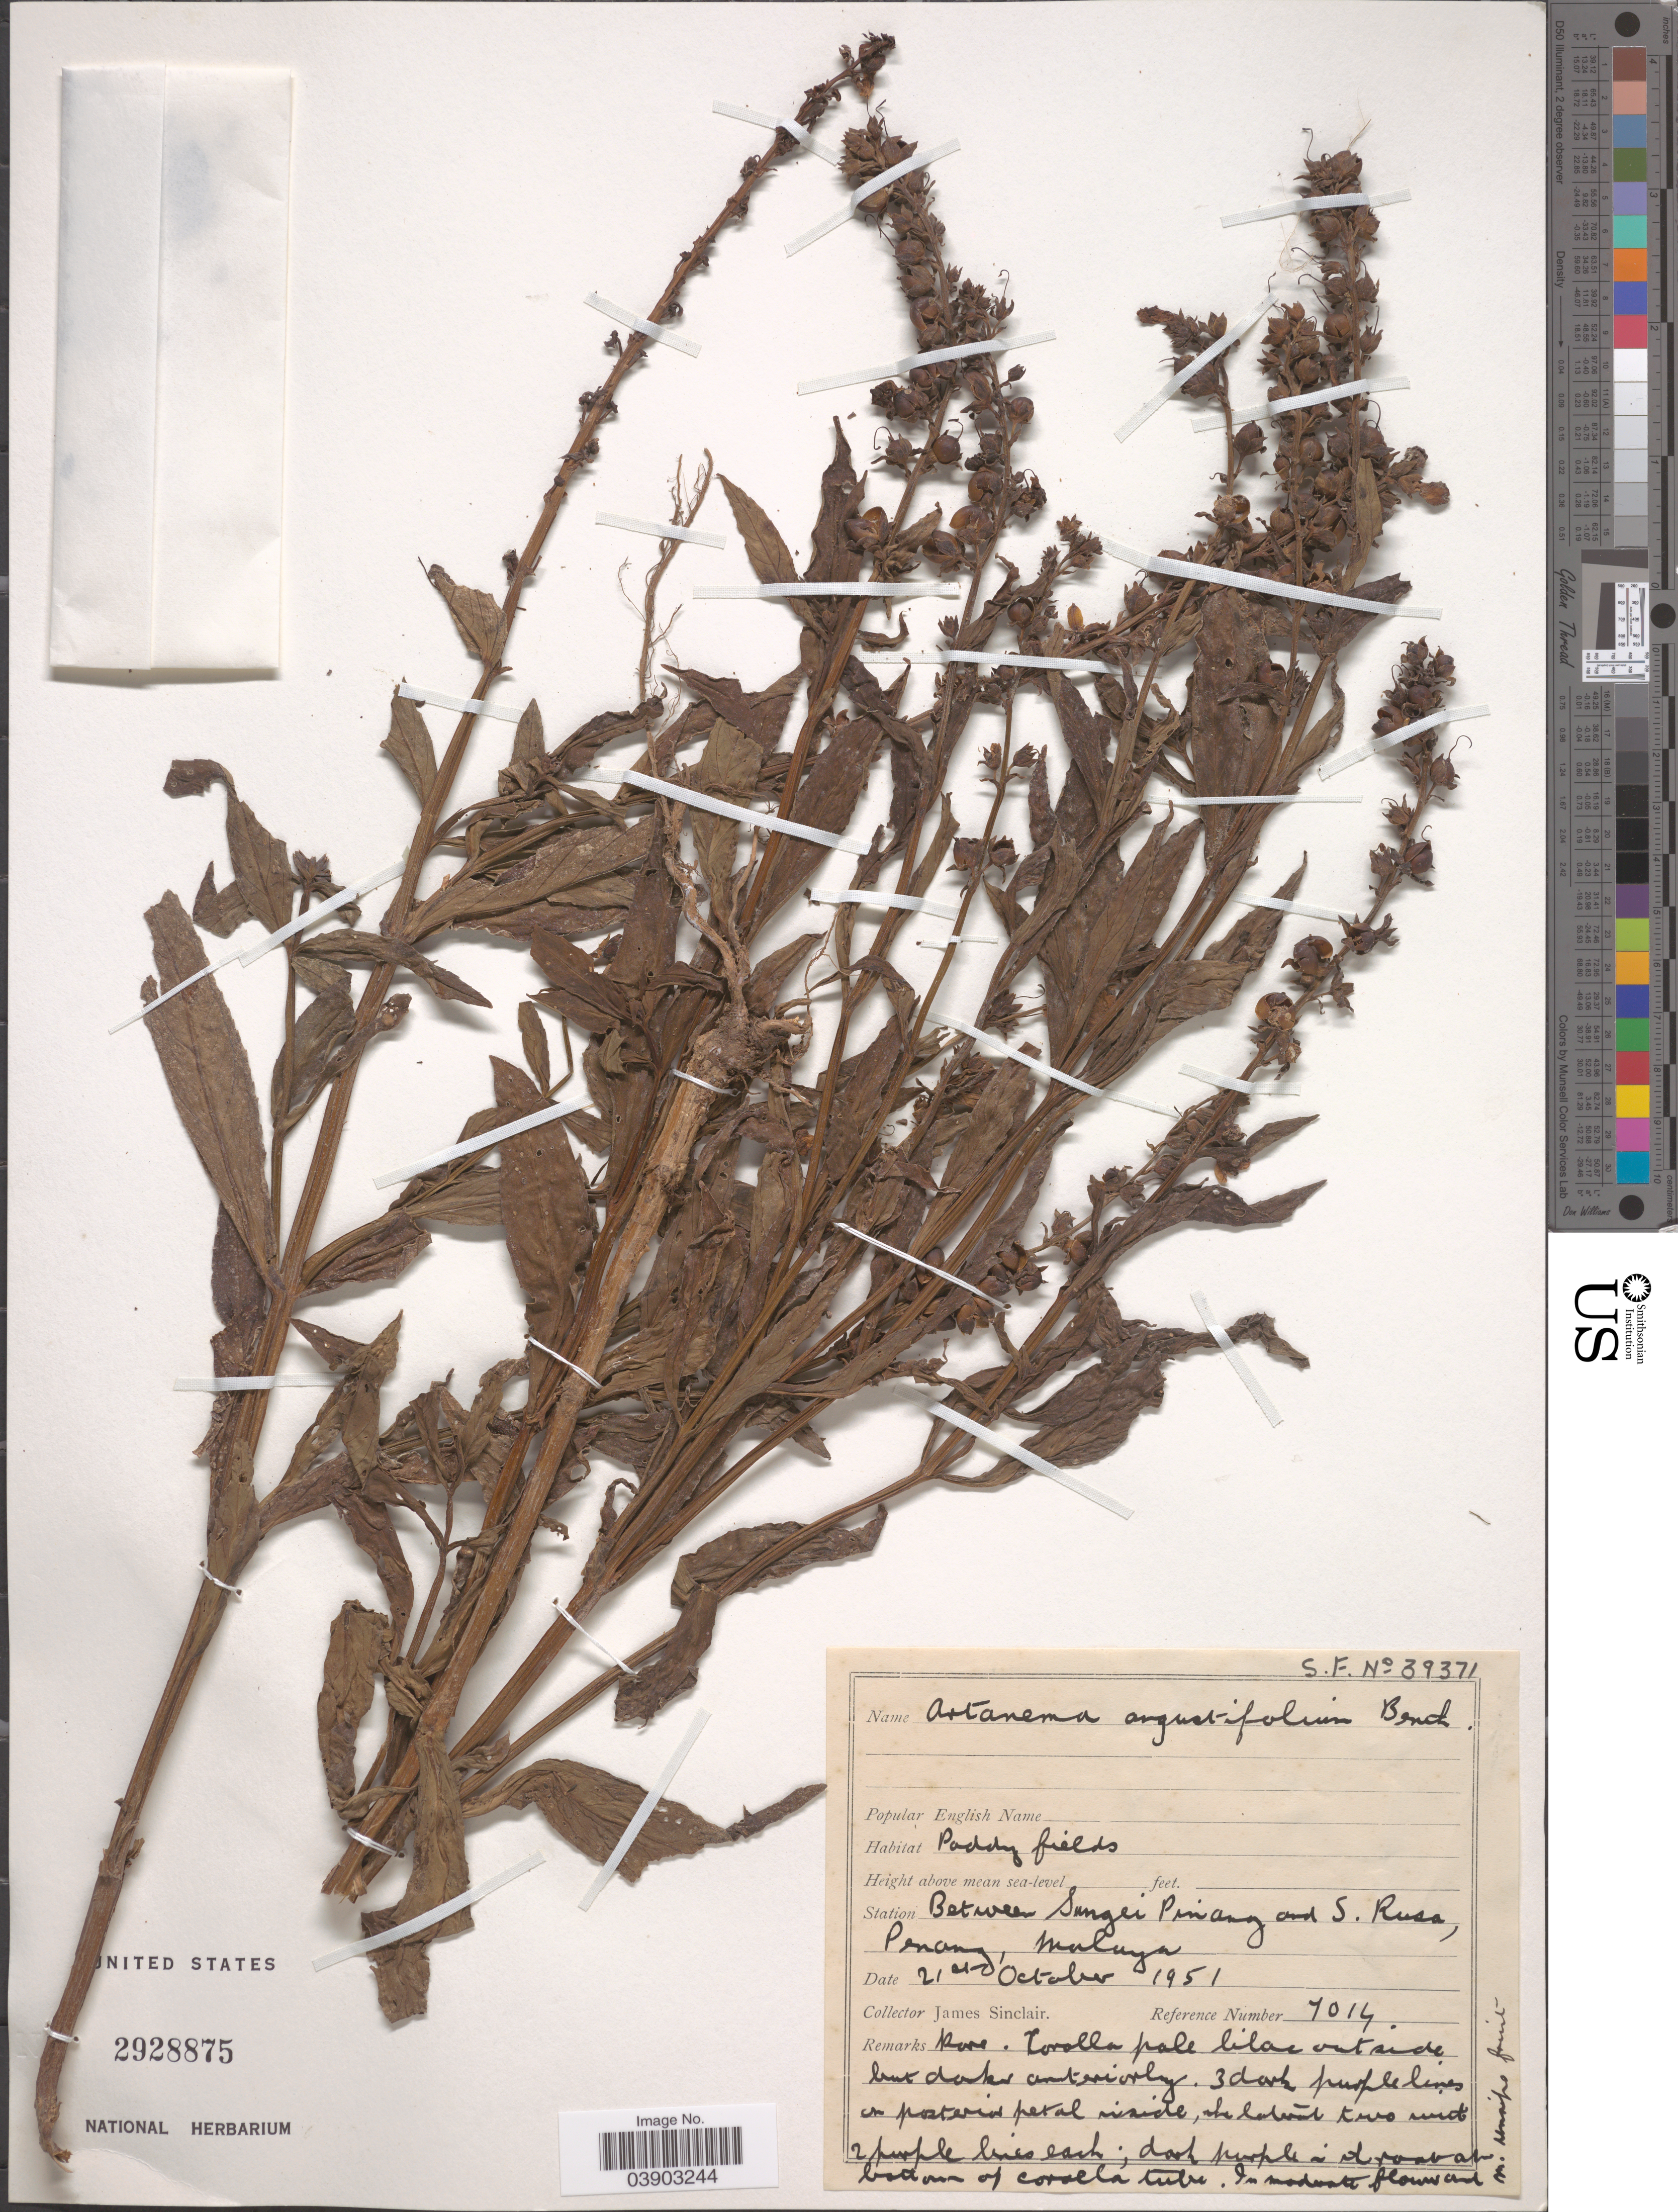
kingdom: Plantae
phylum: Tracheophyta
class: Magnoliopsida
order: Lamiales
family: Linderniaceae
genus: Artanema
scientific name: Artanema angustifolium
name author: Benth.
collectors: J. Sinclair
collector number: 7014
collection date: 1951-10-21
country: Malaysia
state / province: Pinang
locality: Station Between Sungei Pinang and S. Rusa, Penang, Malaya.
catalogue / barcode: US 2928875